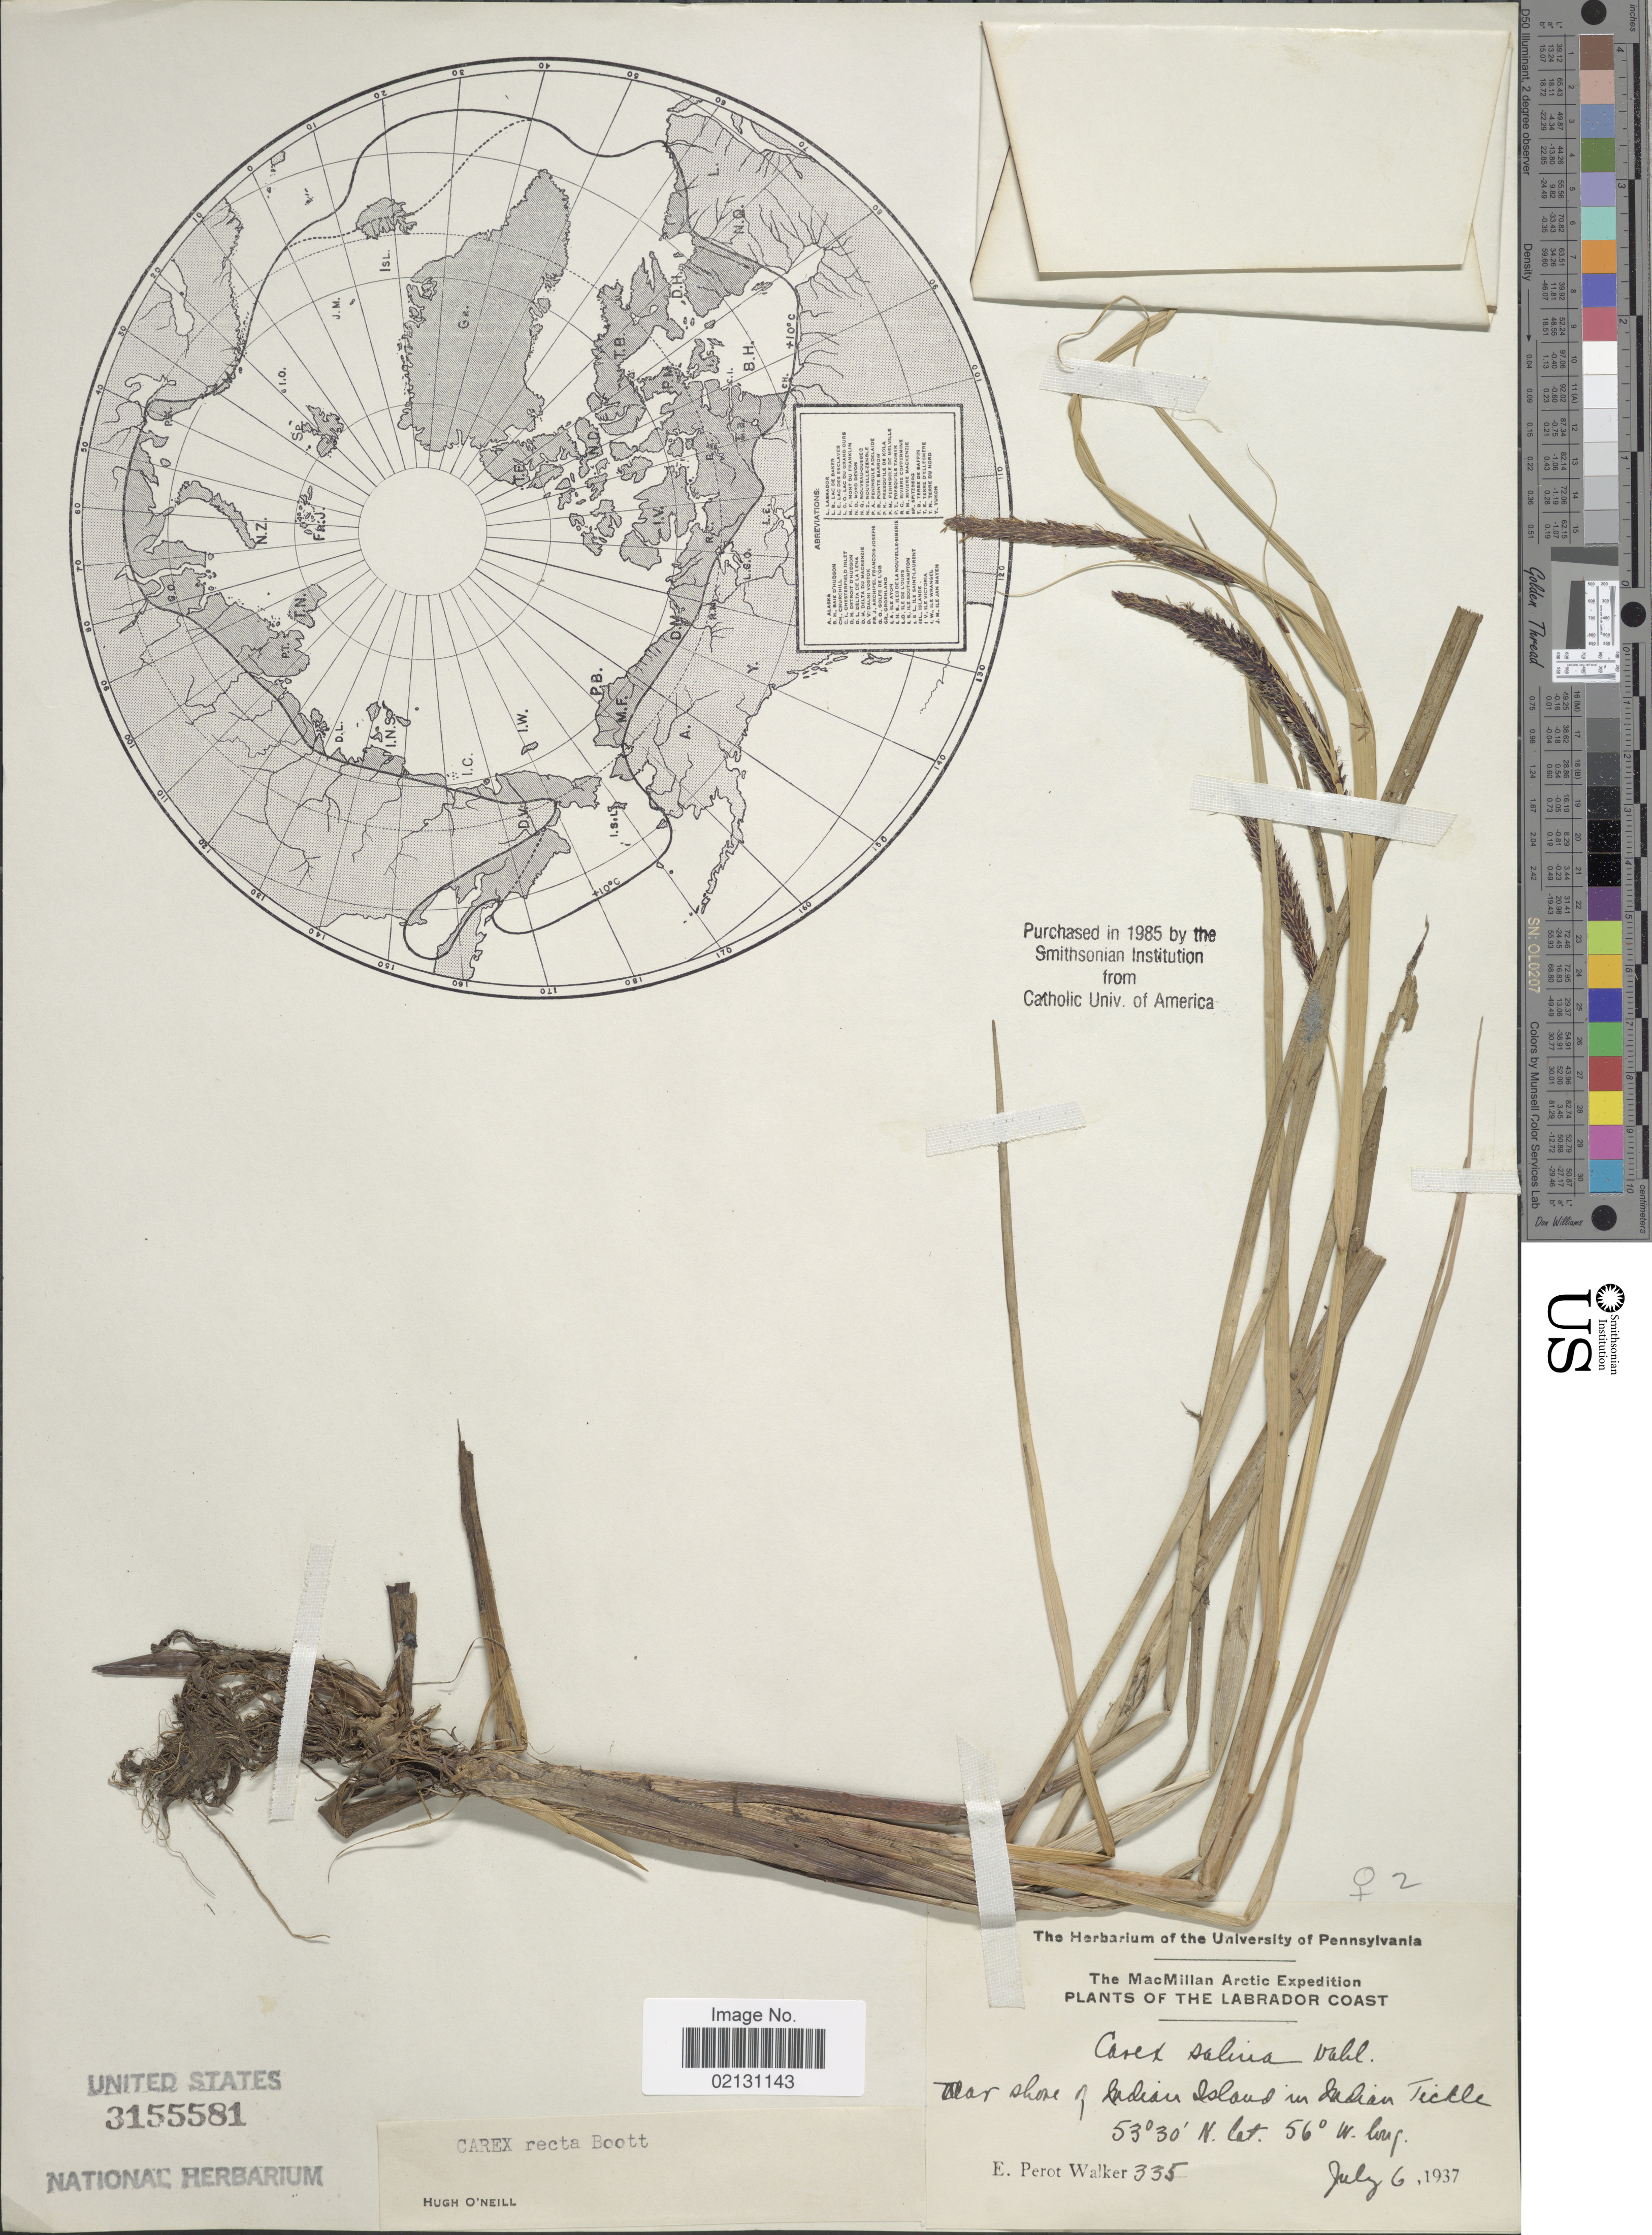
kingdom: Plantae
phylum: Tracheophyta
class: Liliopsida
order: Poales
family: Cyperaceae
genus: Carex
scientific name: Carex recta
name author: Boott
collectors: E. P. Walker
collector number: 335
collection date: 1937-07-06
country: Canada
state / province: Newfoundland and Labrador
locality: Labrador Coast, Near shore of Indian Island in Indian Tickle.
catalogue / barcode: US 3155581